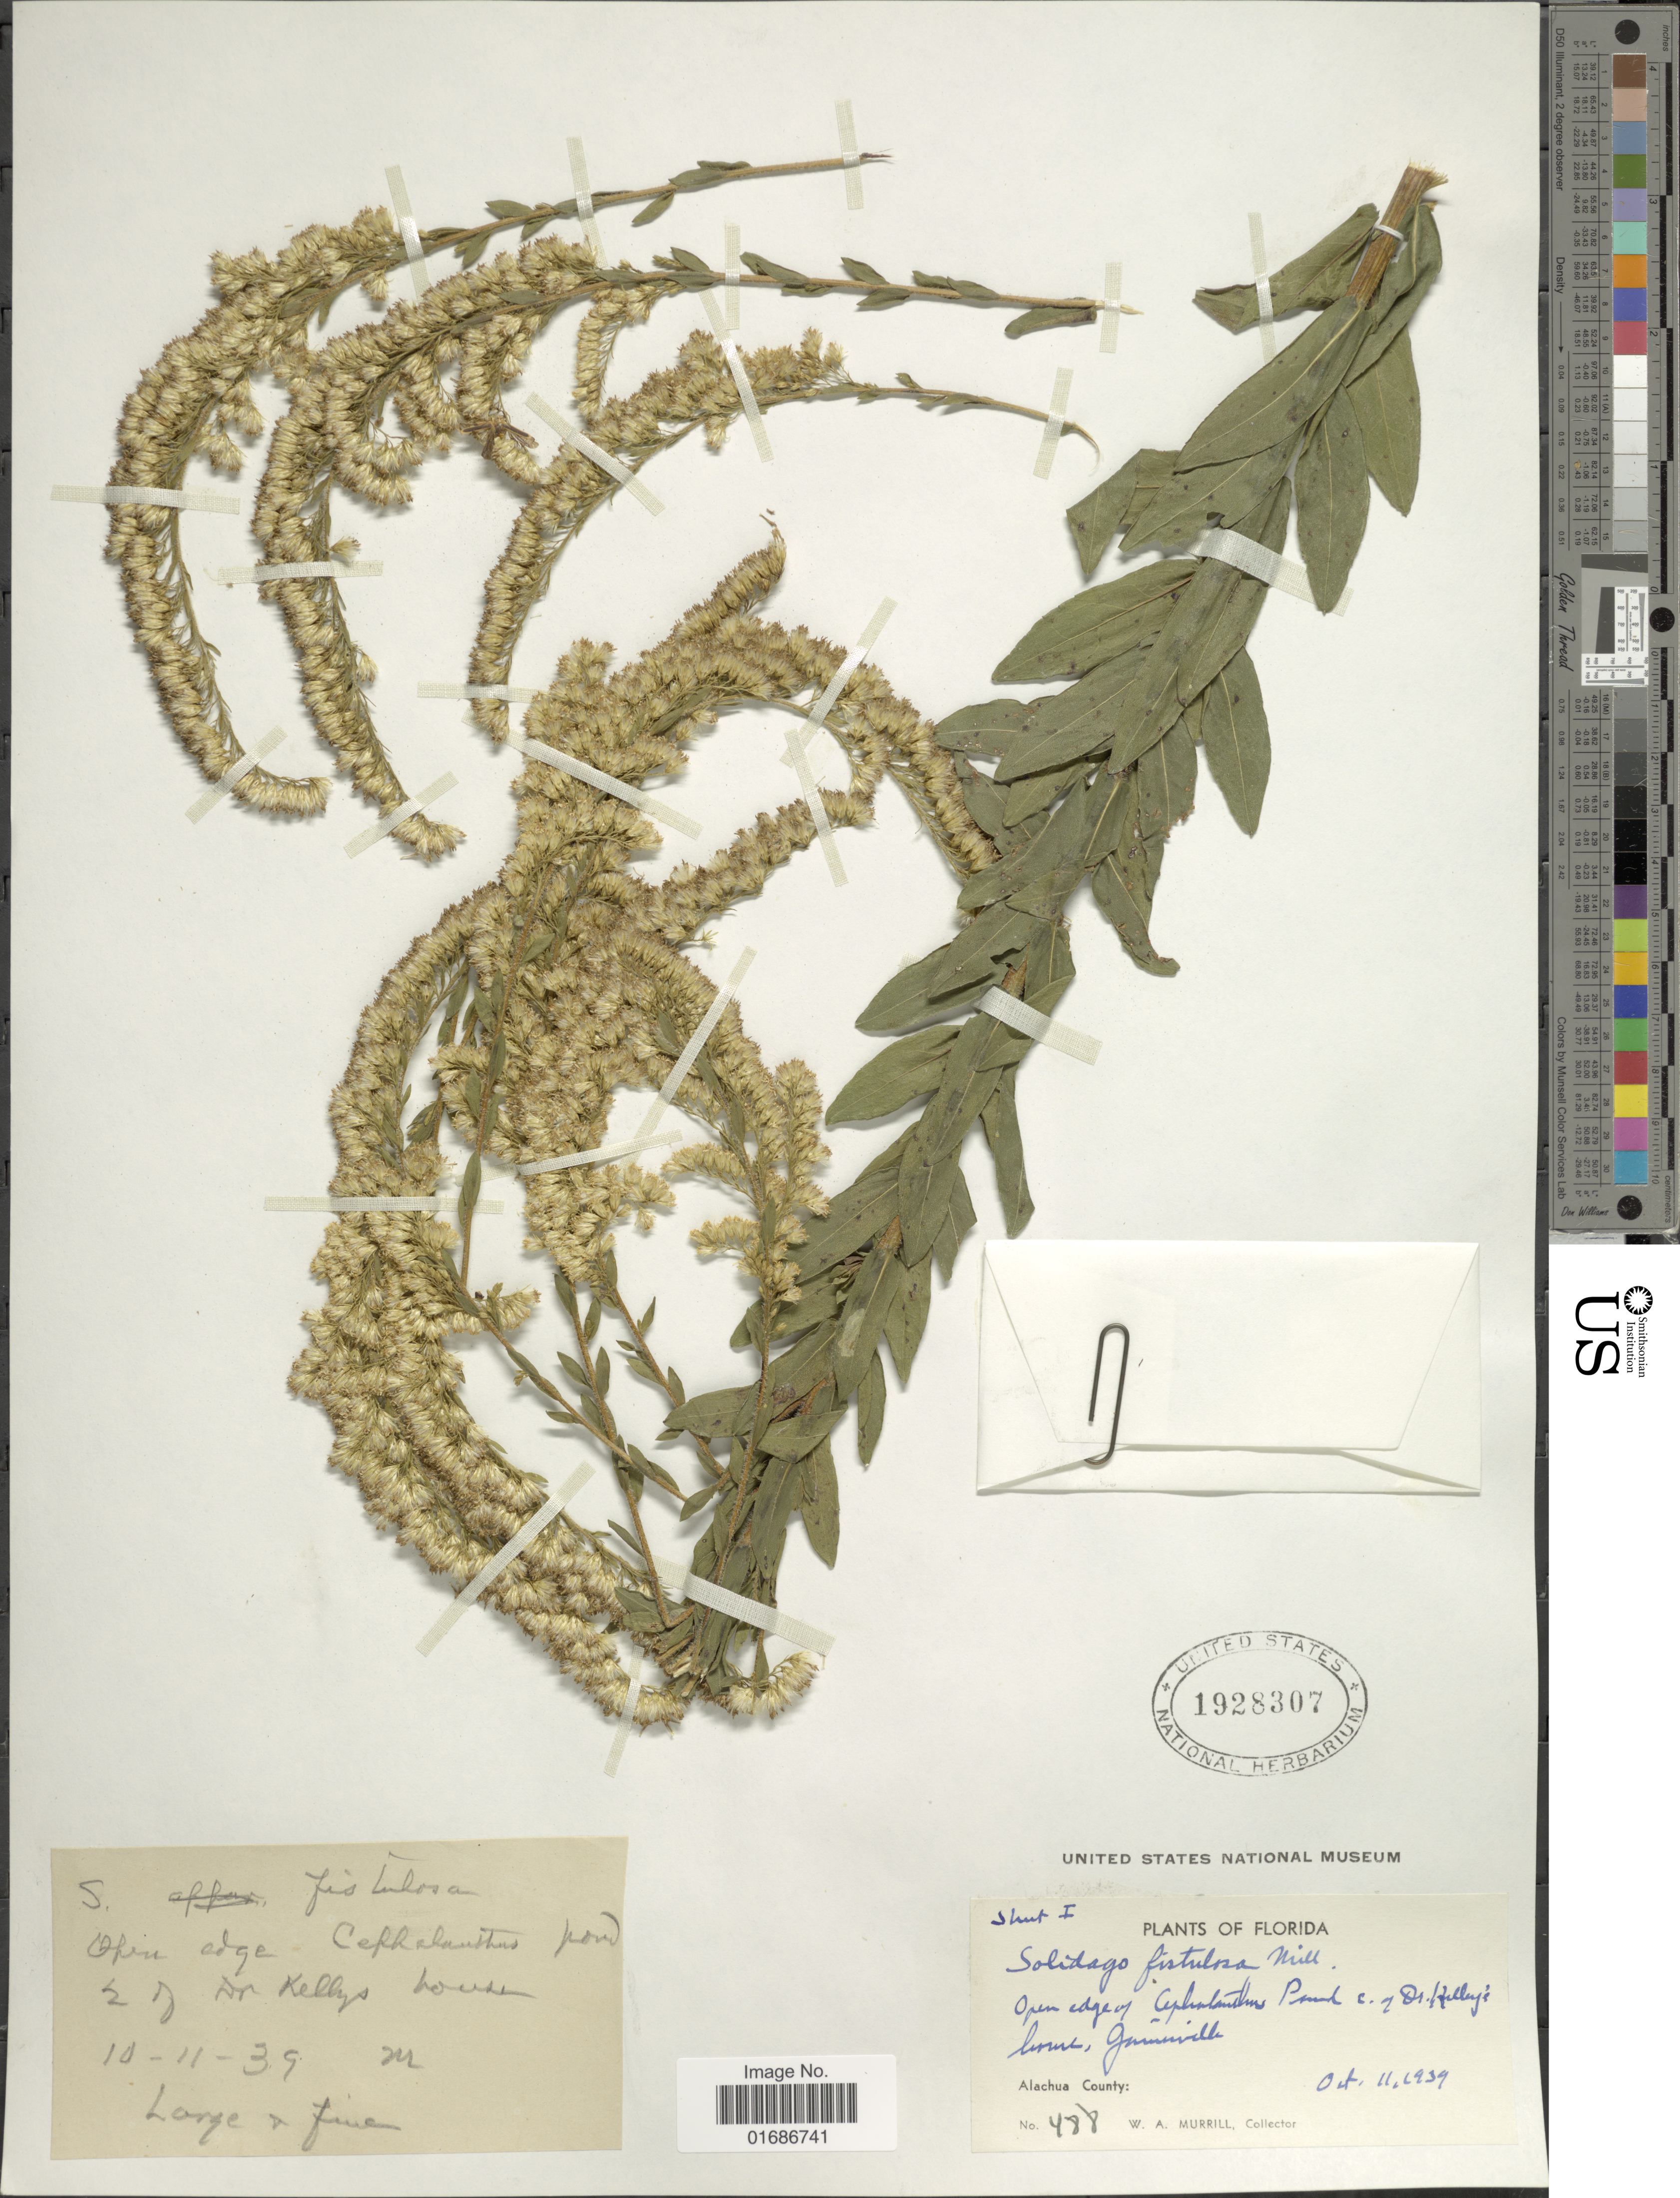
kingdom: Plantae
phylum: Tracheophyta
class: Magnoliopsida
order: Asterales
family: Asteraceae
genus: Solidago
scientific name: Solidago fistulosa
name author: Mill.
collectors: W. A. Murrill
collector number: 488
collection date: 1939-10-11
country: United States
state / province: Florida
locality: Open edge of Cephalanthus Pond, e. of Dr. Kelley's home, Gainesville, Alachua County.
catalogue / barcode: US 1928307